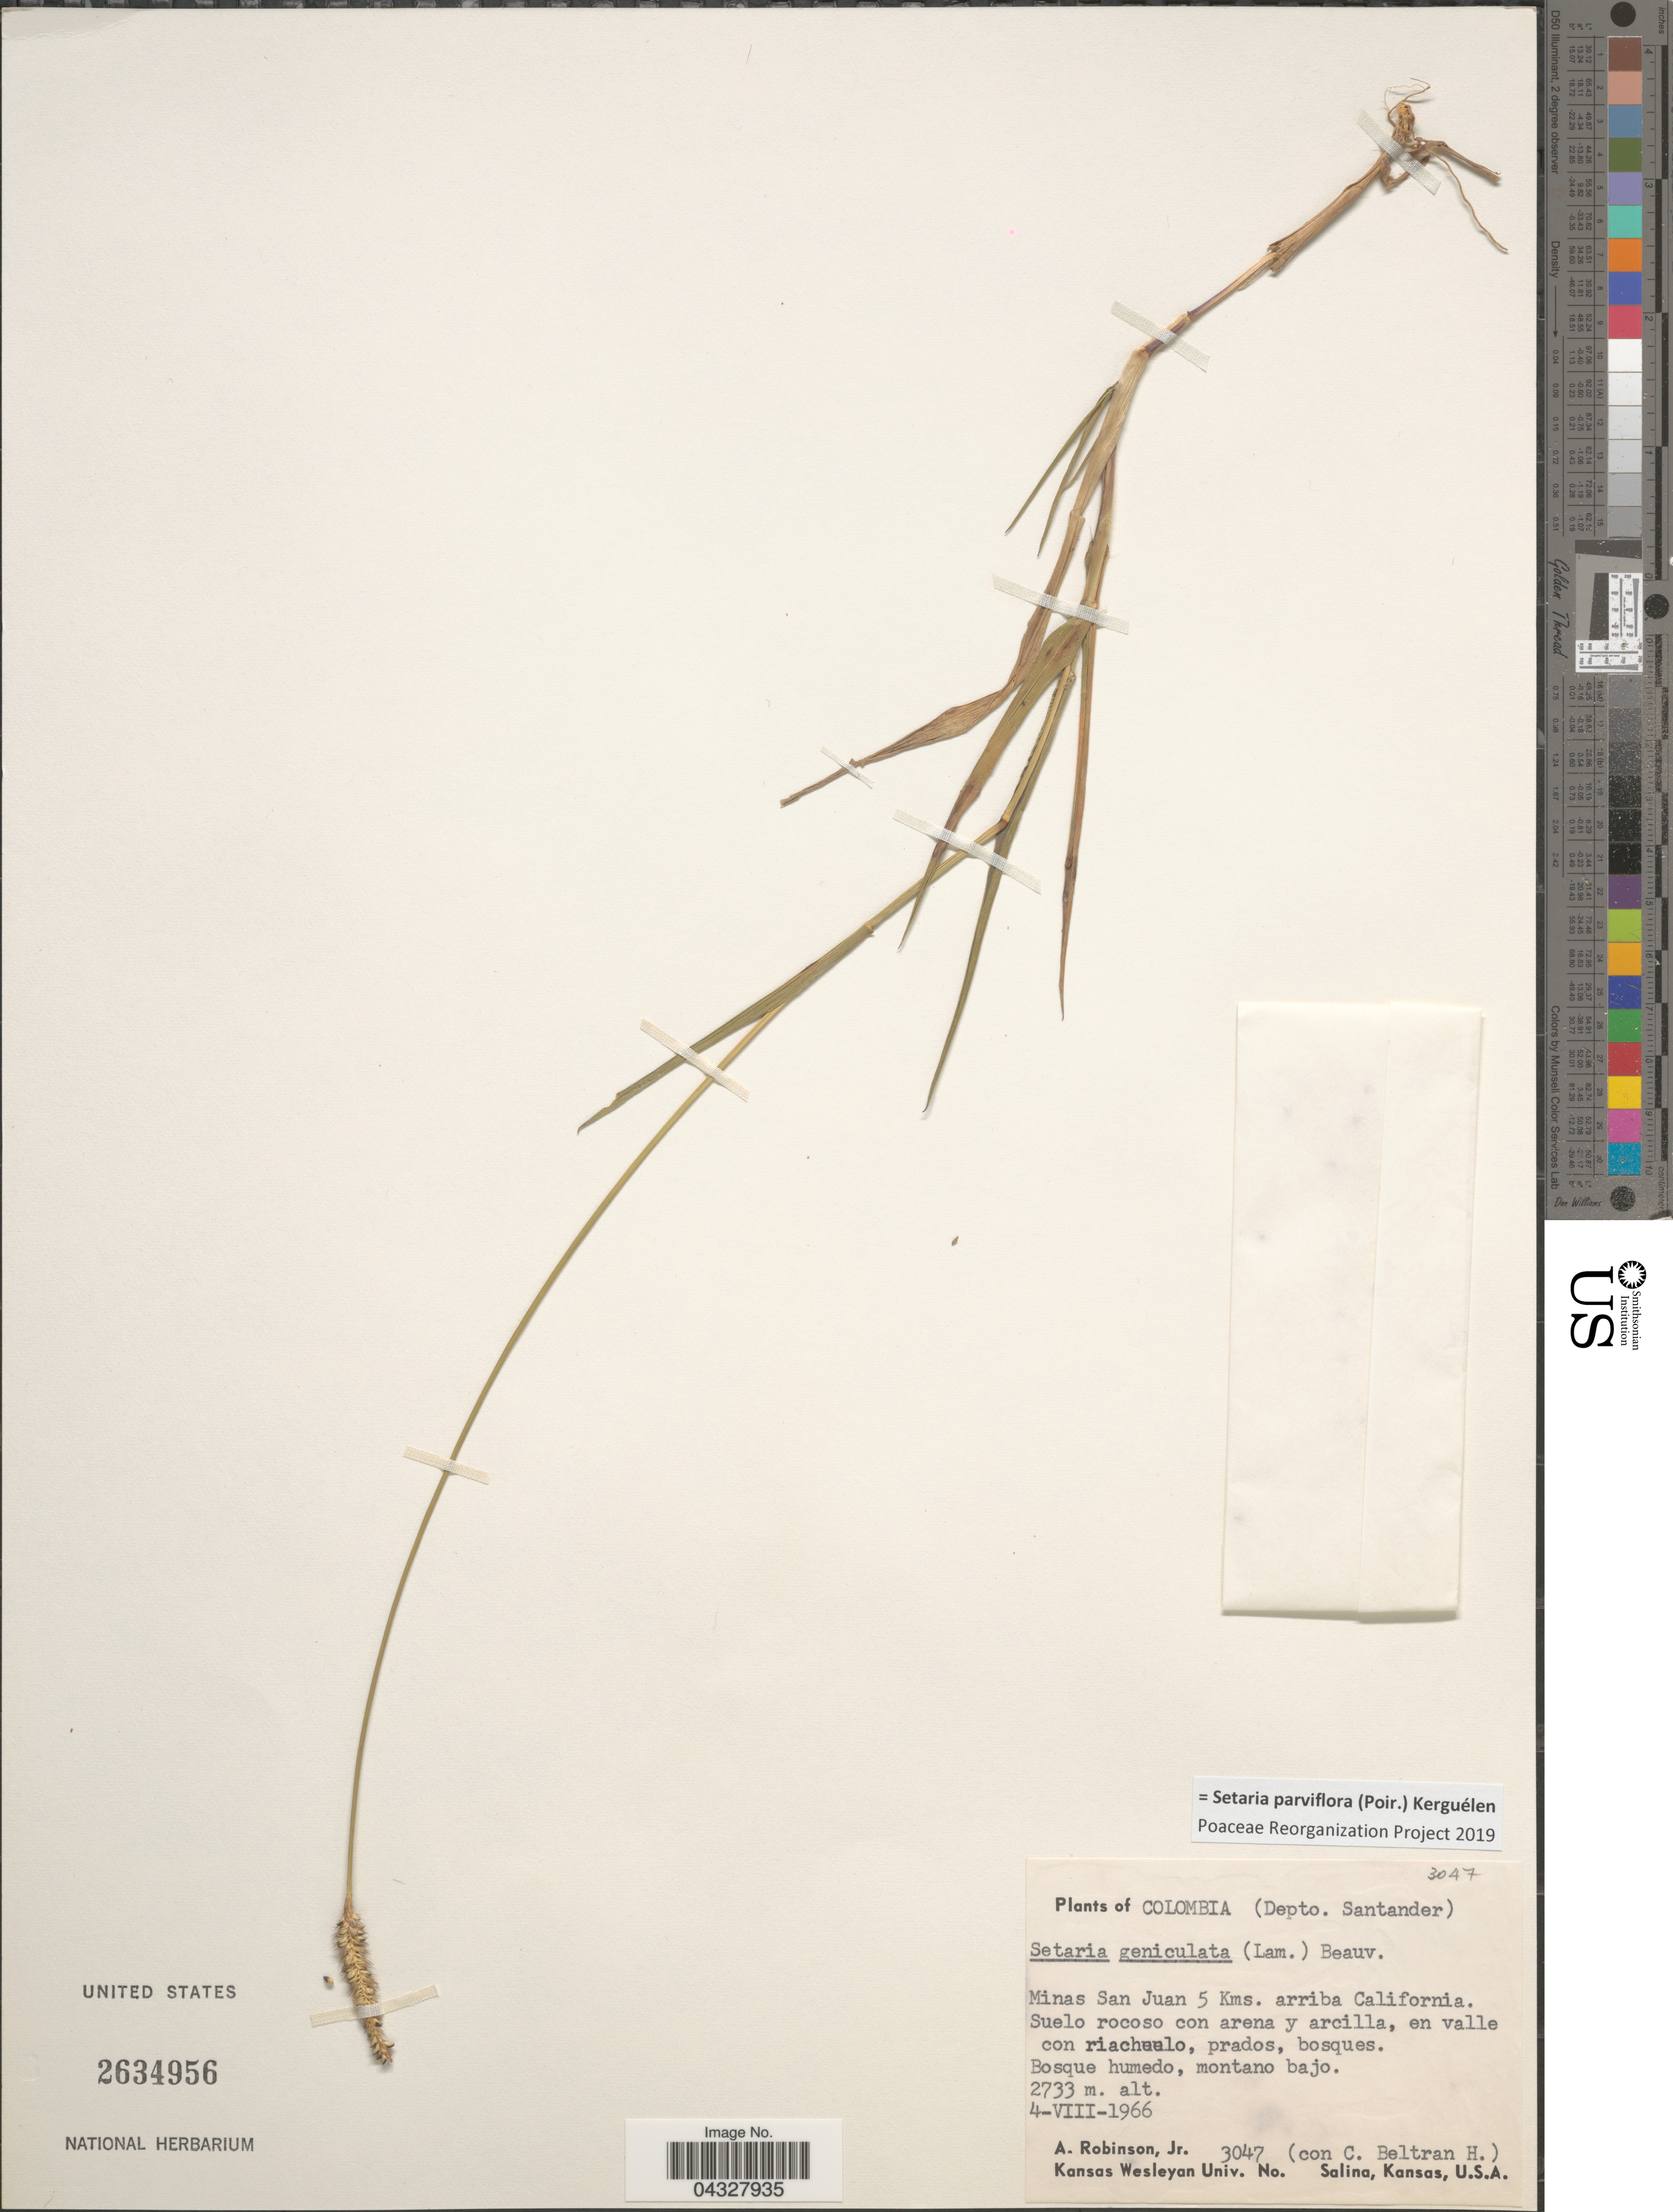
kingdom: Plantae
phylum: Tracheophyta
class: Liliopsida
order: Poales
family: Poaceae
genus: Setaria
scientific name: Setaria parviflora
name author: (Poir.) Kerguélen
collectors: A. Robinson Jr. & C. Beltran H.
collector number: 3047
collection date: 1966-08-04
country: Colombia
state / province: Santander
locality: (Depto. Santander). Minas San Juan 5 Kms. arriba California.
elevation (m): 2733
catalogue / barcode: US 2634956